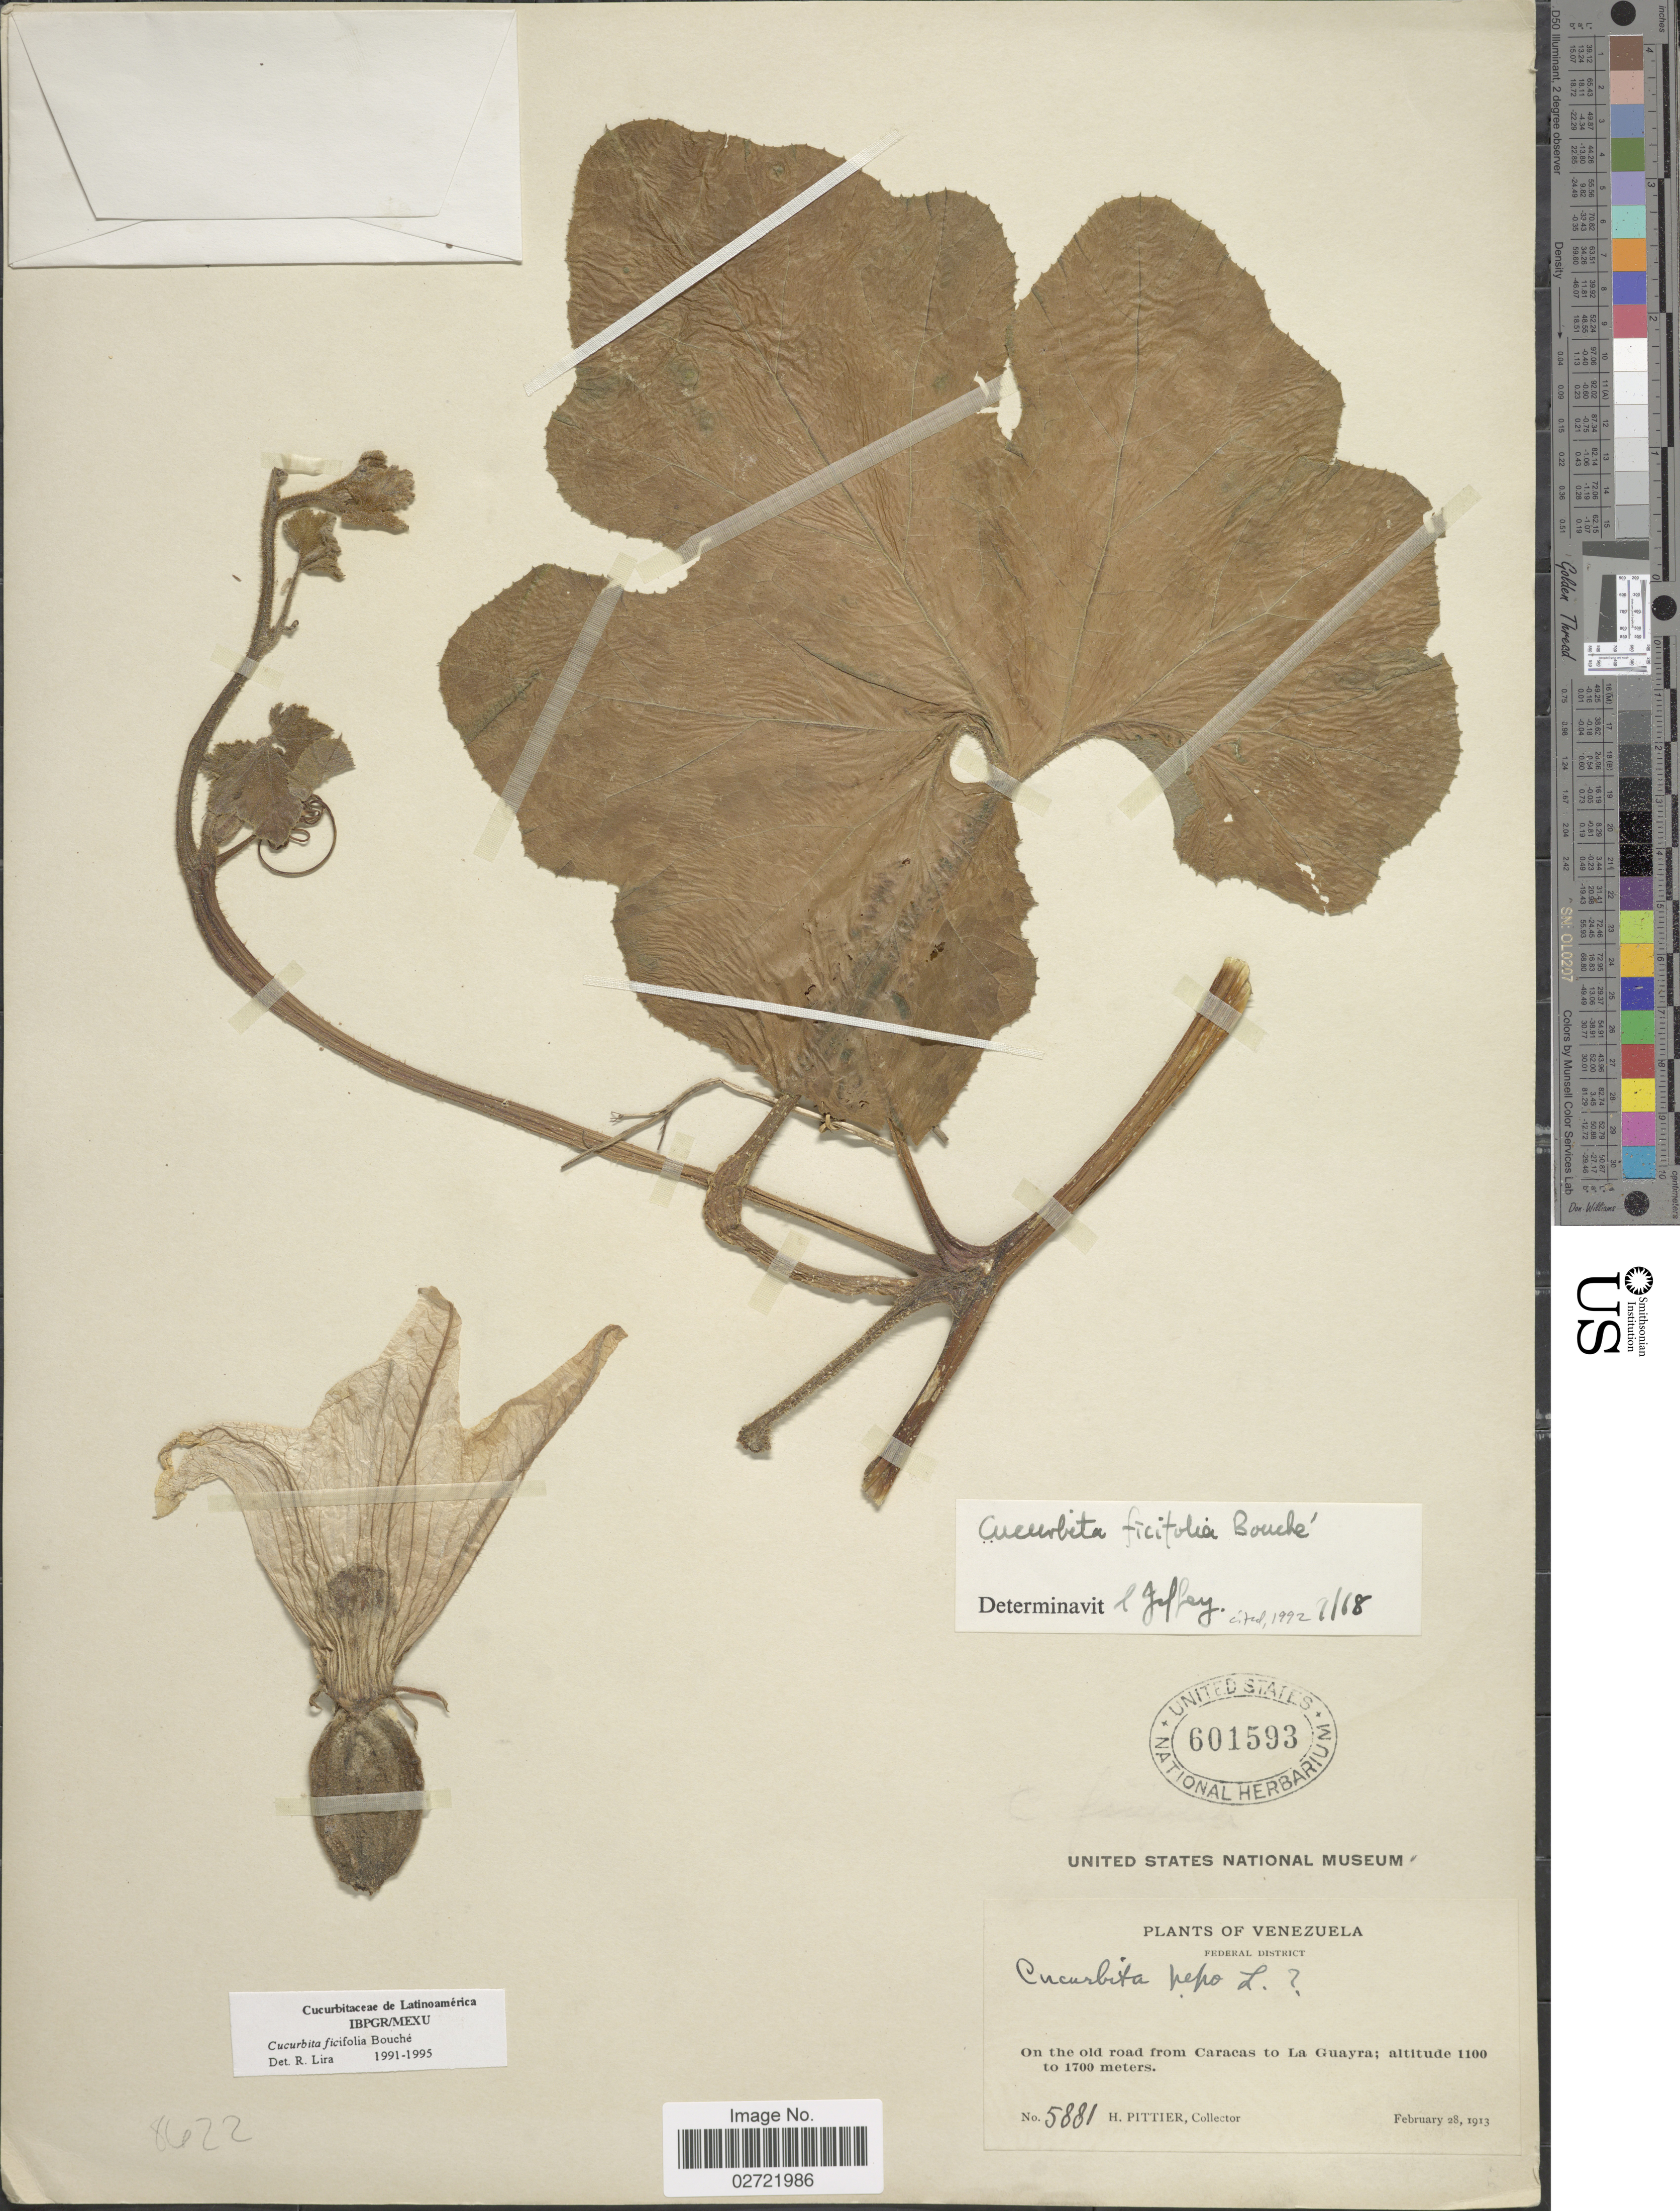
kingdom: Plantae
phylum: Tracheophyta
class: Magnoliopsida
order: Cucurbitales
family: Cucurbitaceae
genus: Cucurbita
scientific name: Cucurbita ficifolia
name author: C.D. Bouché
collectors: H. F. Pittier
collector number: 5881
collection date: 1913-02-28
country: Venezuela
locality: Federal Districtm On the old road from Caracas to La Guayra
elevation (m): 1100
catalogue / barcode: US 601593